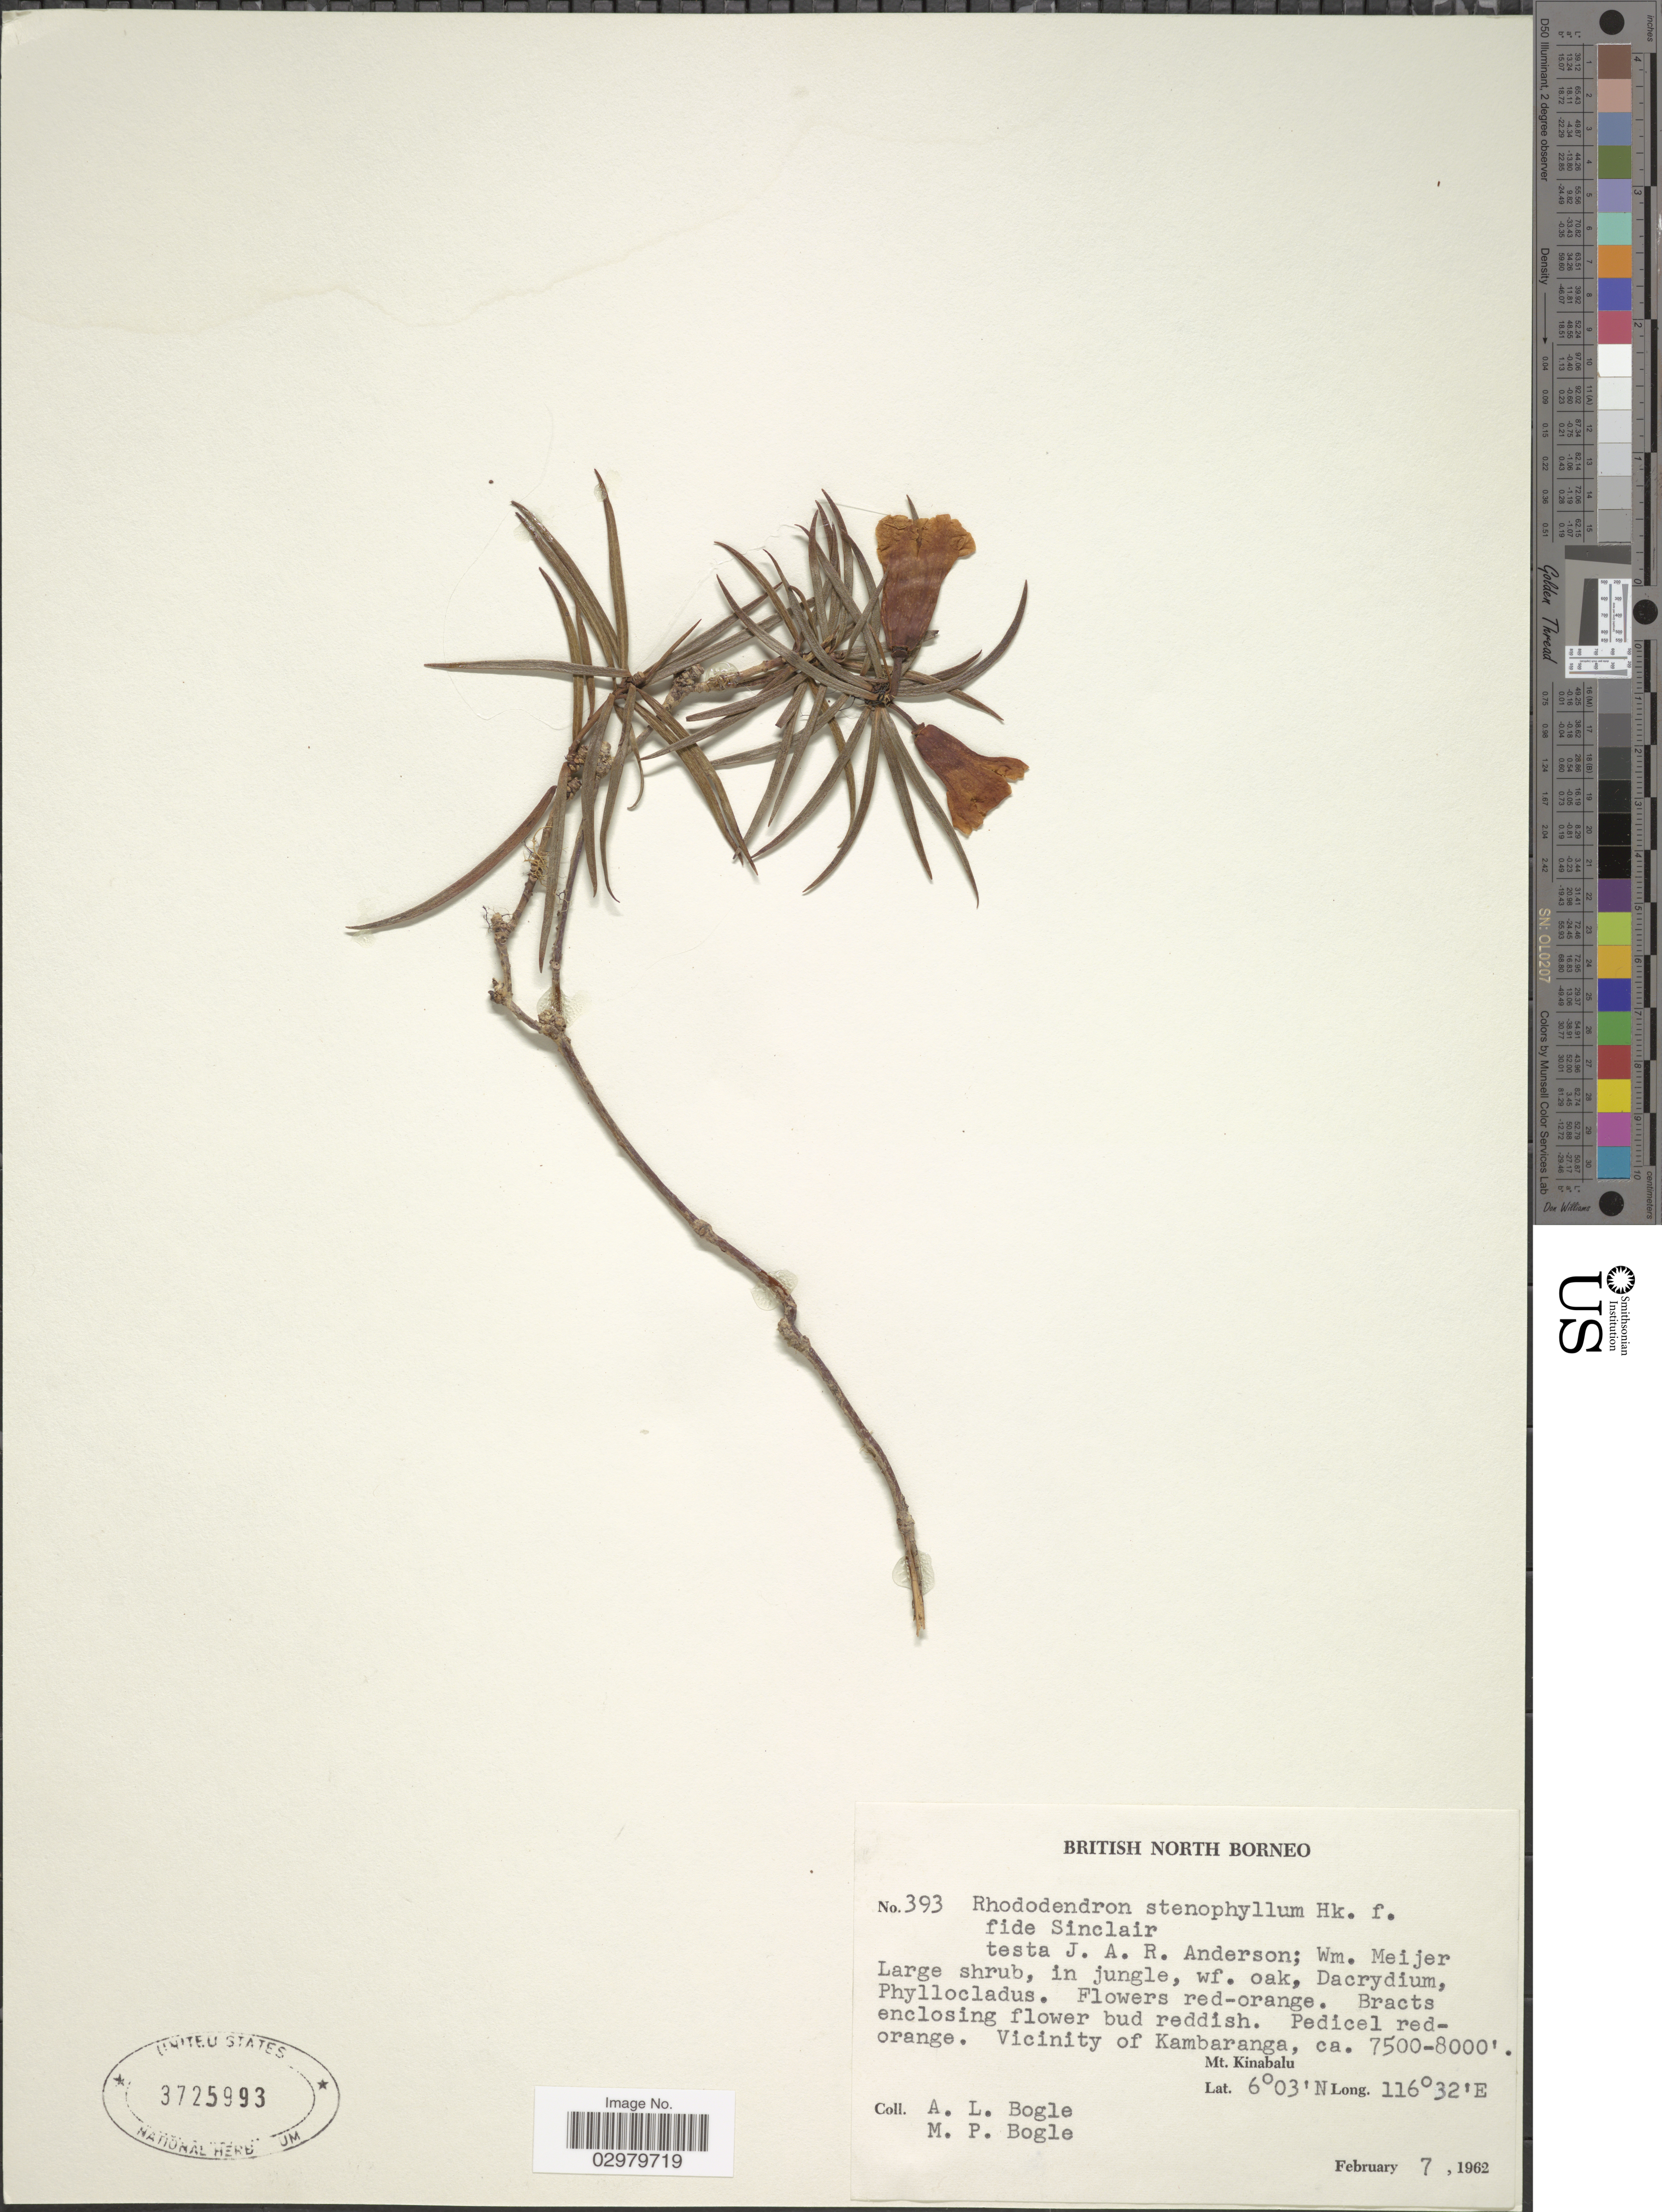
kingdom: Plantae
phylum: Tracheophyta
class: Magnoliopsida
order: Ericales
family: Ericaceae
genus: Rhododendron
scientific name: Rhododendron stenophyllum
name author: Hook. f. ex Stapf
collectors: Bogle, A.L. & M. Bogle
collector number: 393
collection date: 1962-02-07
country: Malaysia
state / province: Sabah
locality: British North Borneo. Vicinity of Kambaranga. Mt. Kinabalu.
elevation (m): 2286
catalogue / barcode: US 3725993